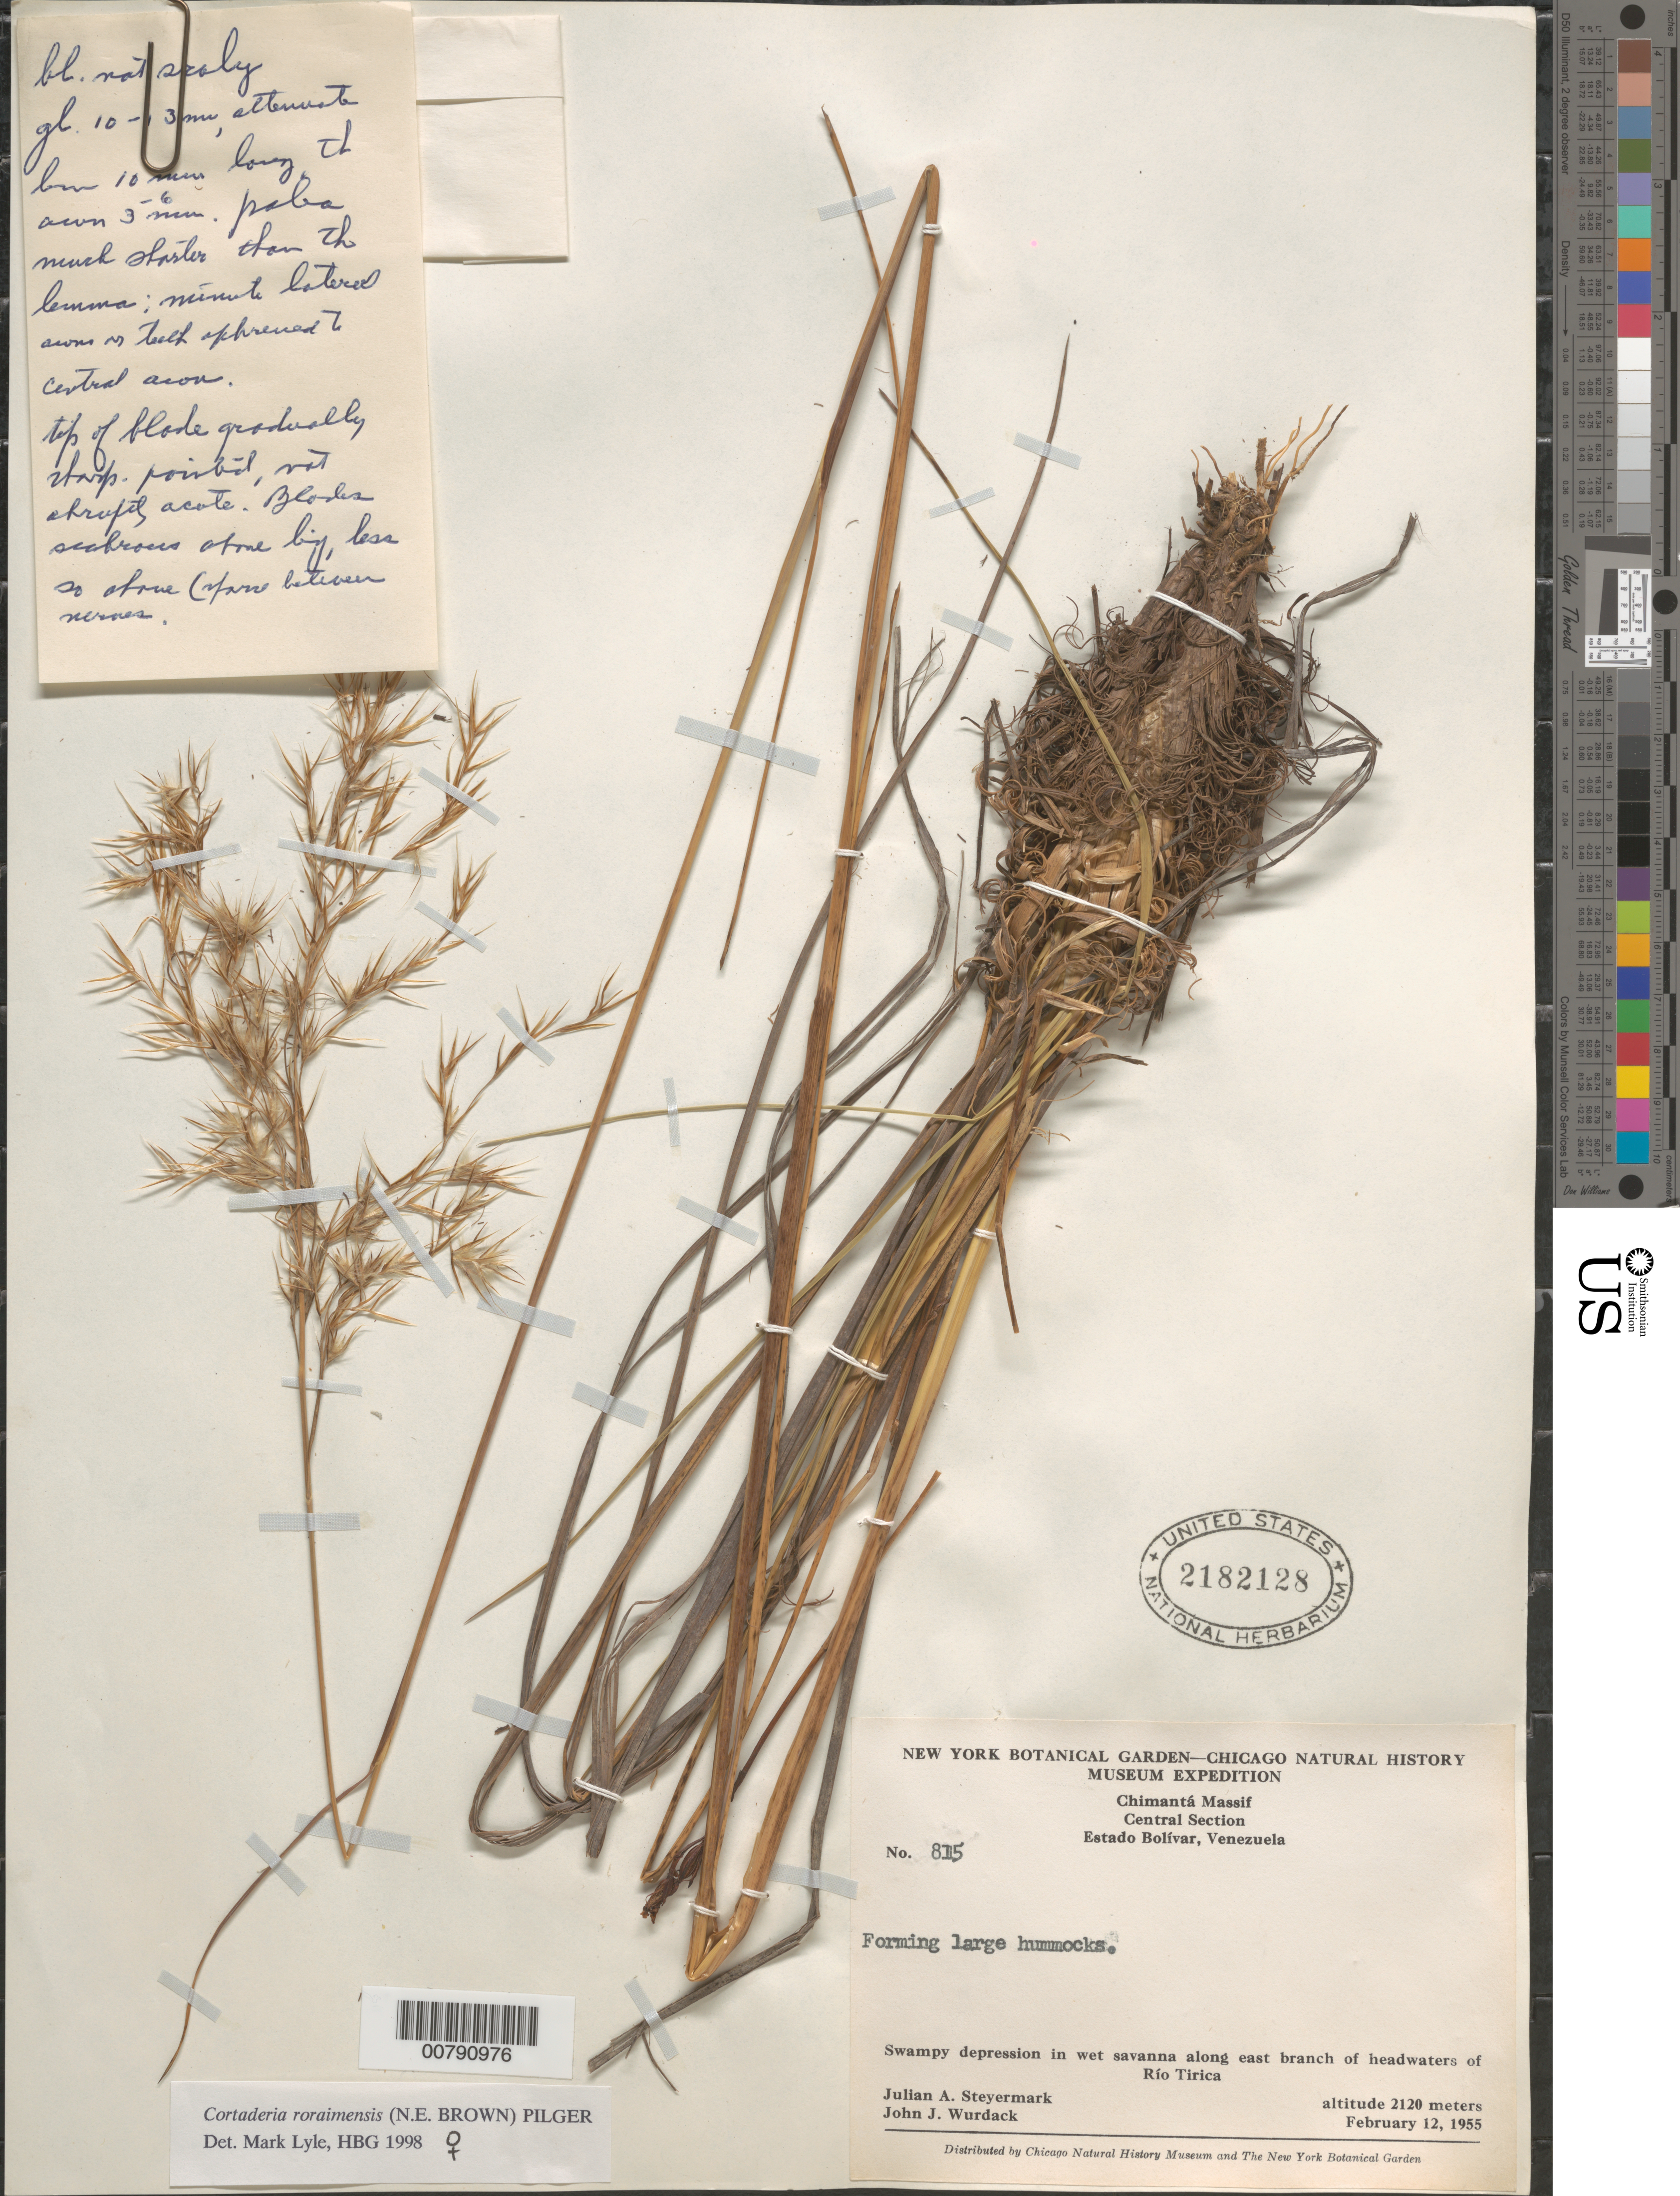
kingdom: Plantae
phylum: Tracheophyta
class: Liliopsida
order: Poales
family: Poaceae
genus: Cortaderia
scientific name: Cortaderia roraimensis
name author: (N.E. Br.) Pilg.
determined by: Lyle, M.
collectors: J. Steyermark & J. J. Wurdack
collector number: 55 815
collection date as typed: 12-Feb-55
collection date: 1955-02-12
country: Venezuela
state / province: Bolívar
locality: Chimantá Massif, central section, along east branch of headwaters of Río Tirica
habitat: Swampy depression in wet savanna along east branch of headwaters of rio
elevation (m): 2120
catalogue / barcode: US 2182128